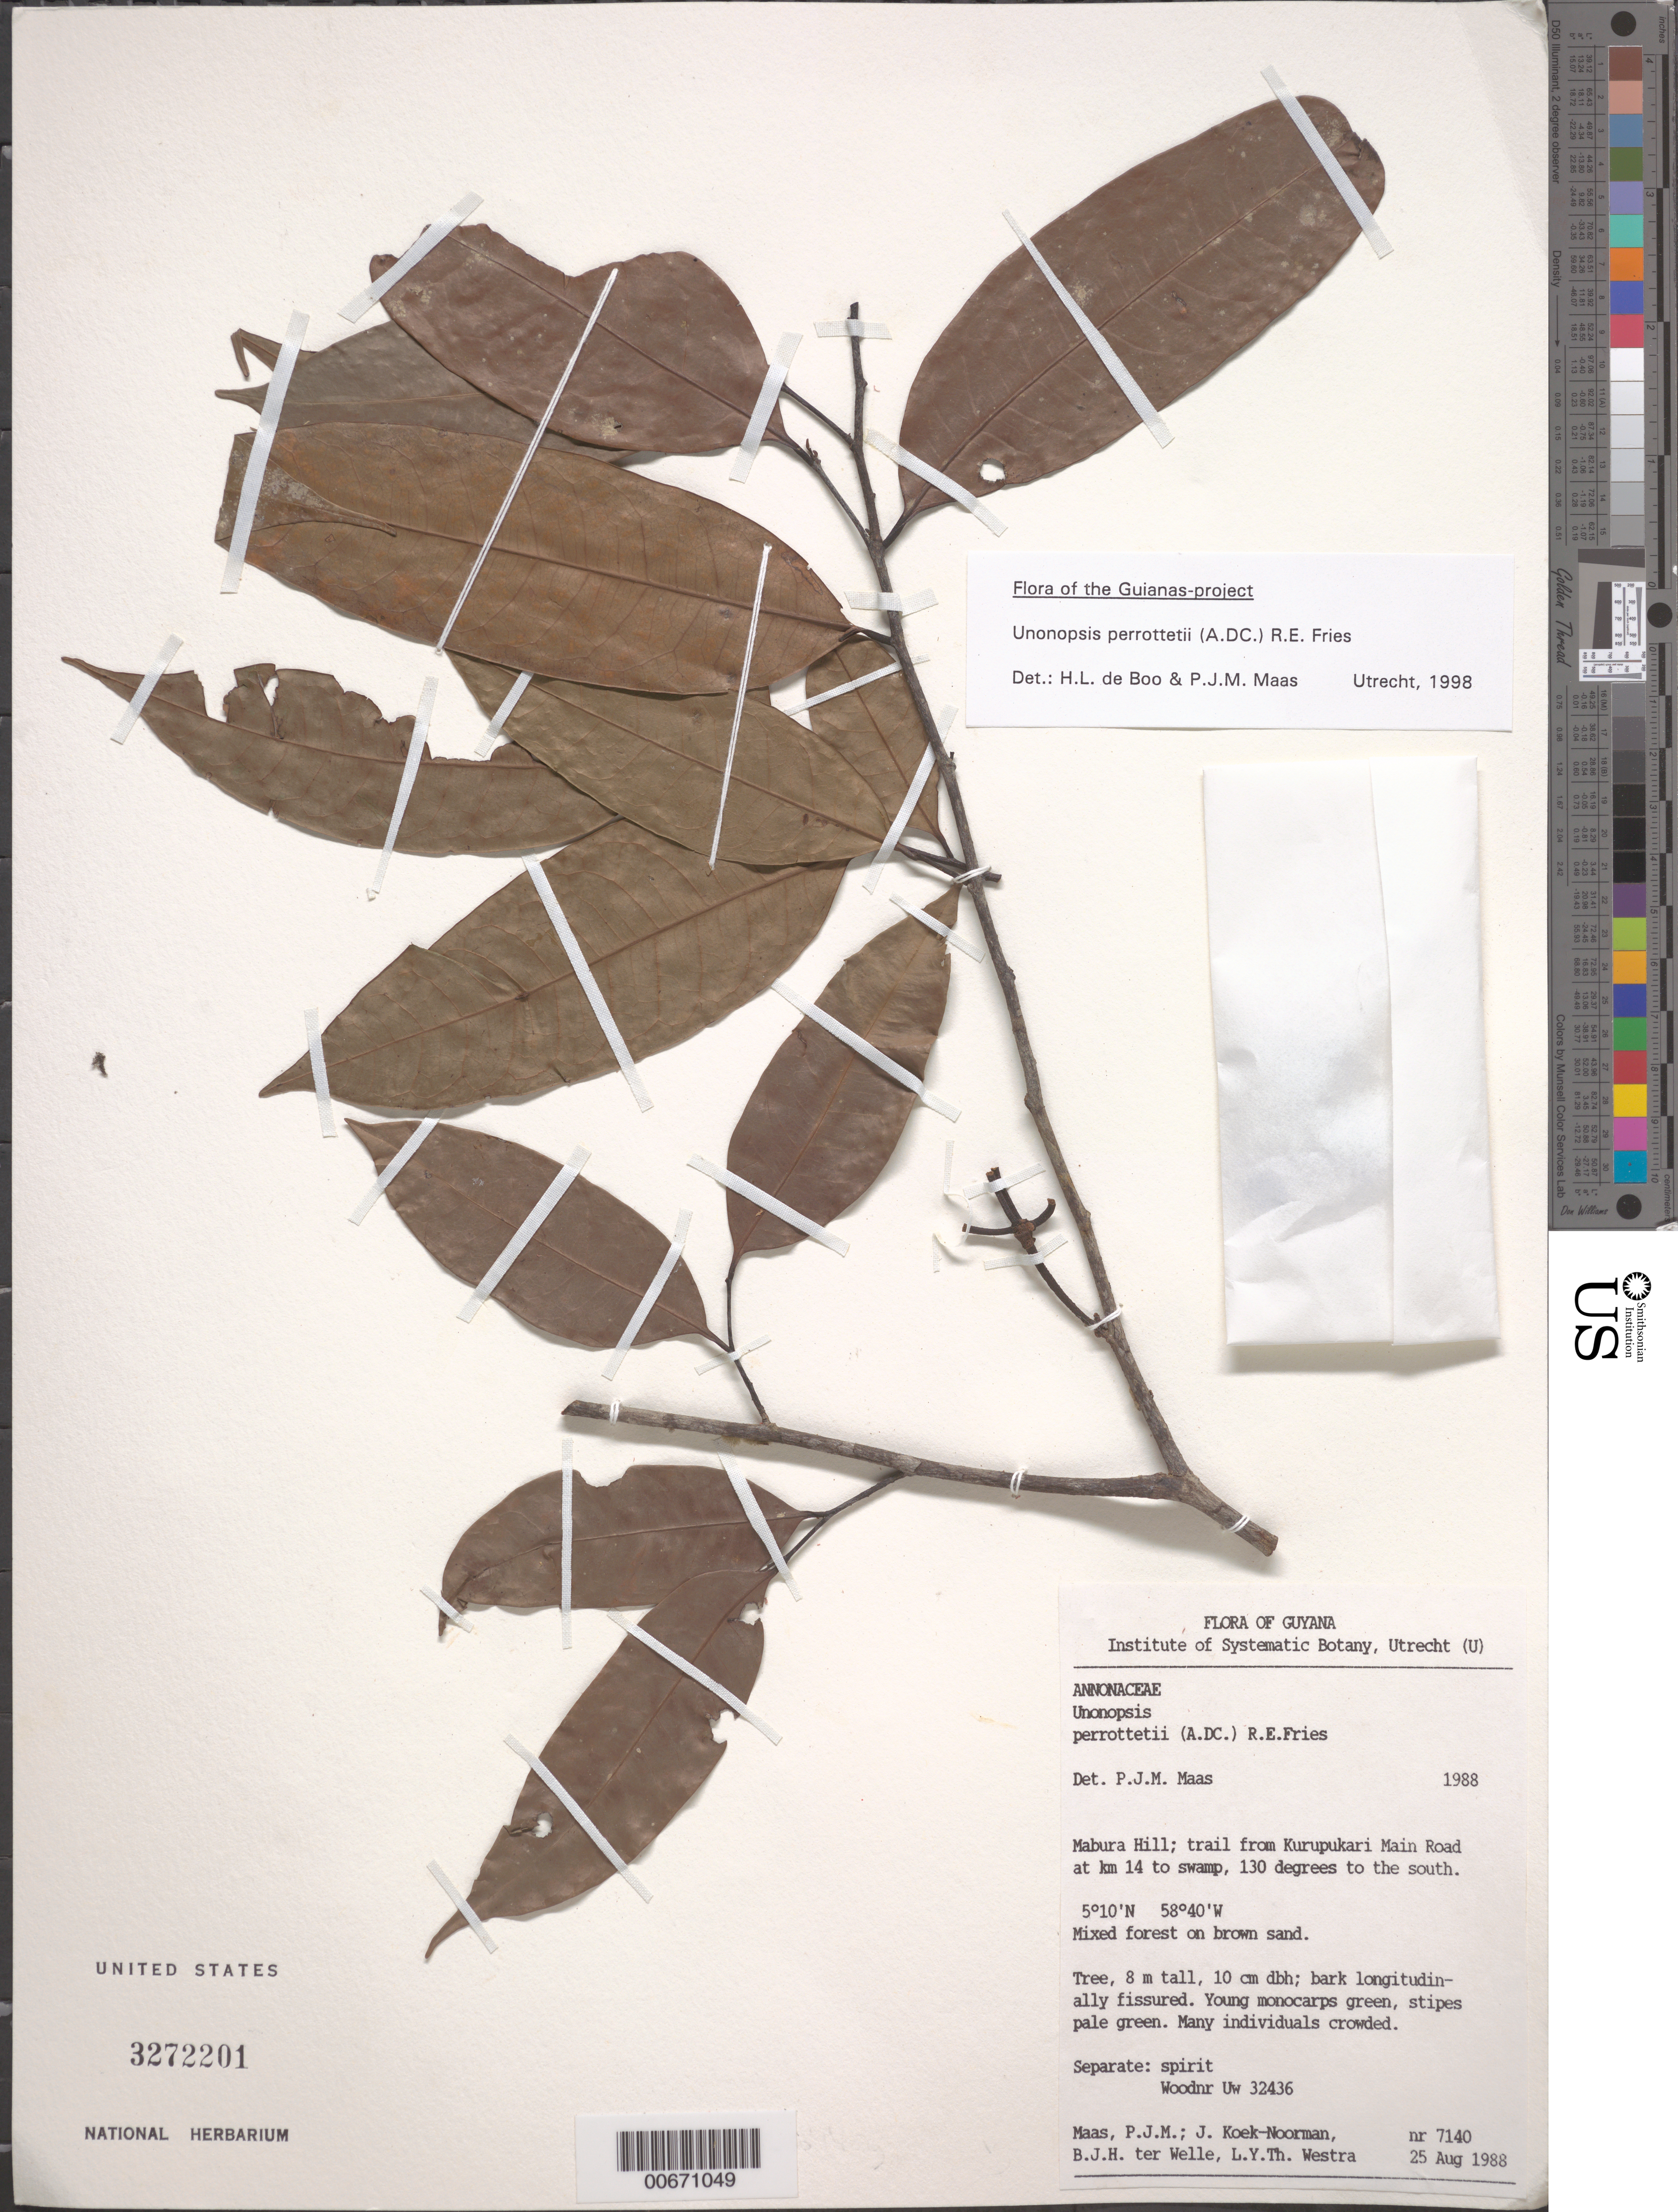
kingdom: Plantae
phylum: Tracheophyta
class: Magnoliopsida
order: Magnoliales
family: Annonaceae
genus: Unonopsis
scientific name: Unonopsis perrottetii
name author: (A. DC.) R.E. Fr.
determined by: Maas, Paul J. M.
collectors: P. Maas, J. Koek-Noorman, H. Lall, B. Welle & L. Y. T. Westra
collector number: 7140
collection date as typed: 25-Aug-88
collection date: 1988-08-25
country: Guyana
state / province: U. Demerara-Berbice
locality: Mabura Hill, trail from Kurupukari Main Road at km 14 to swamp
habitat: Mixed forest on brown sand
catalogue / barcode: US 3272201